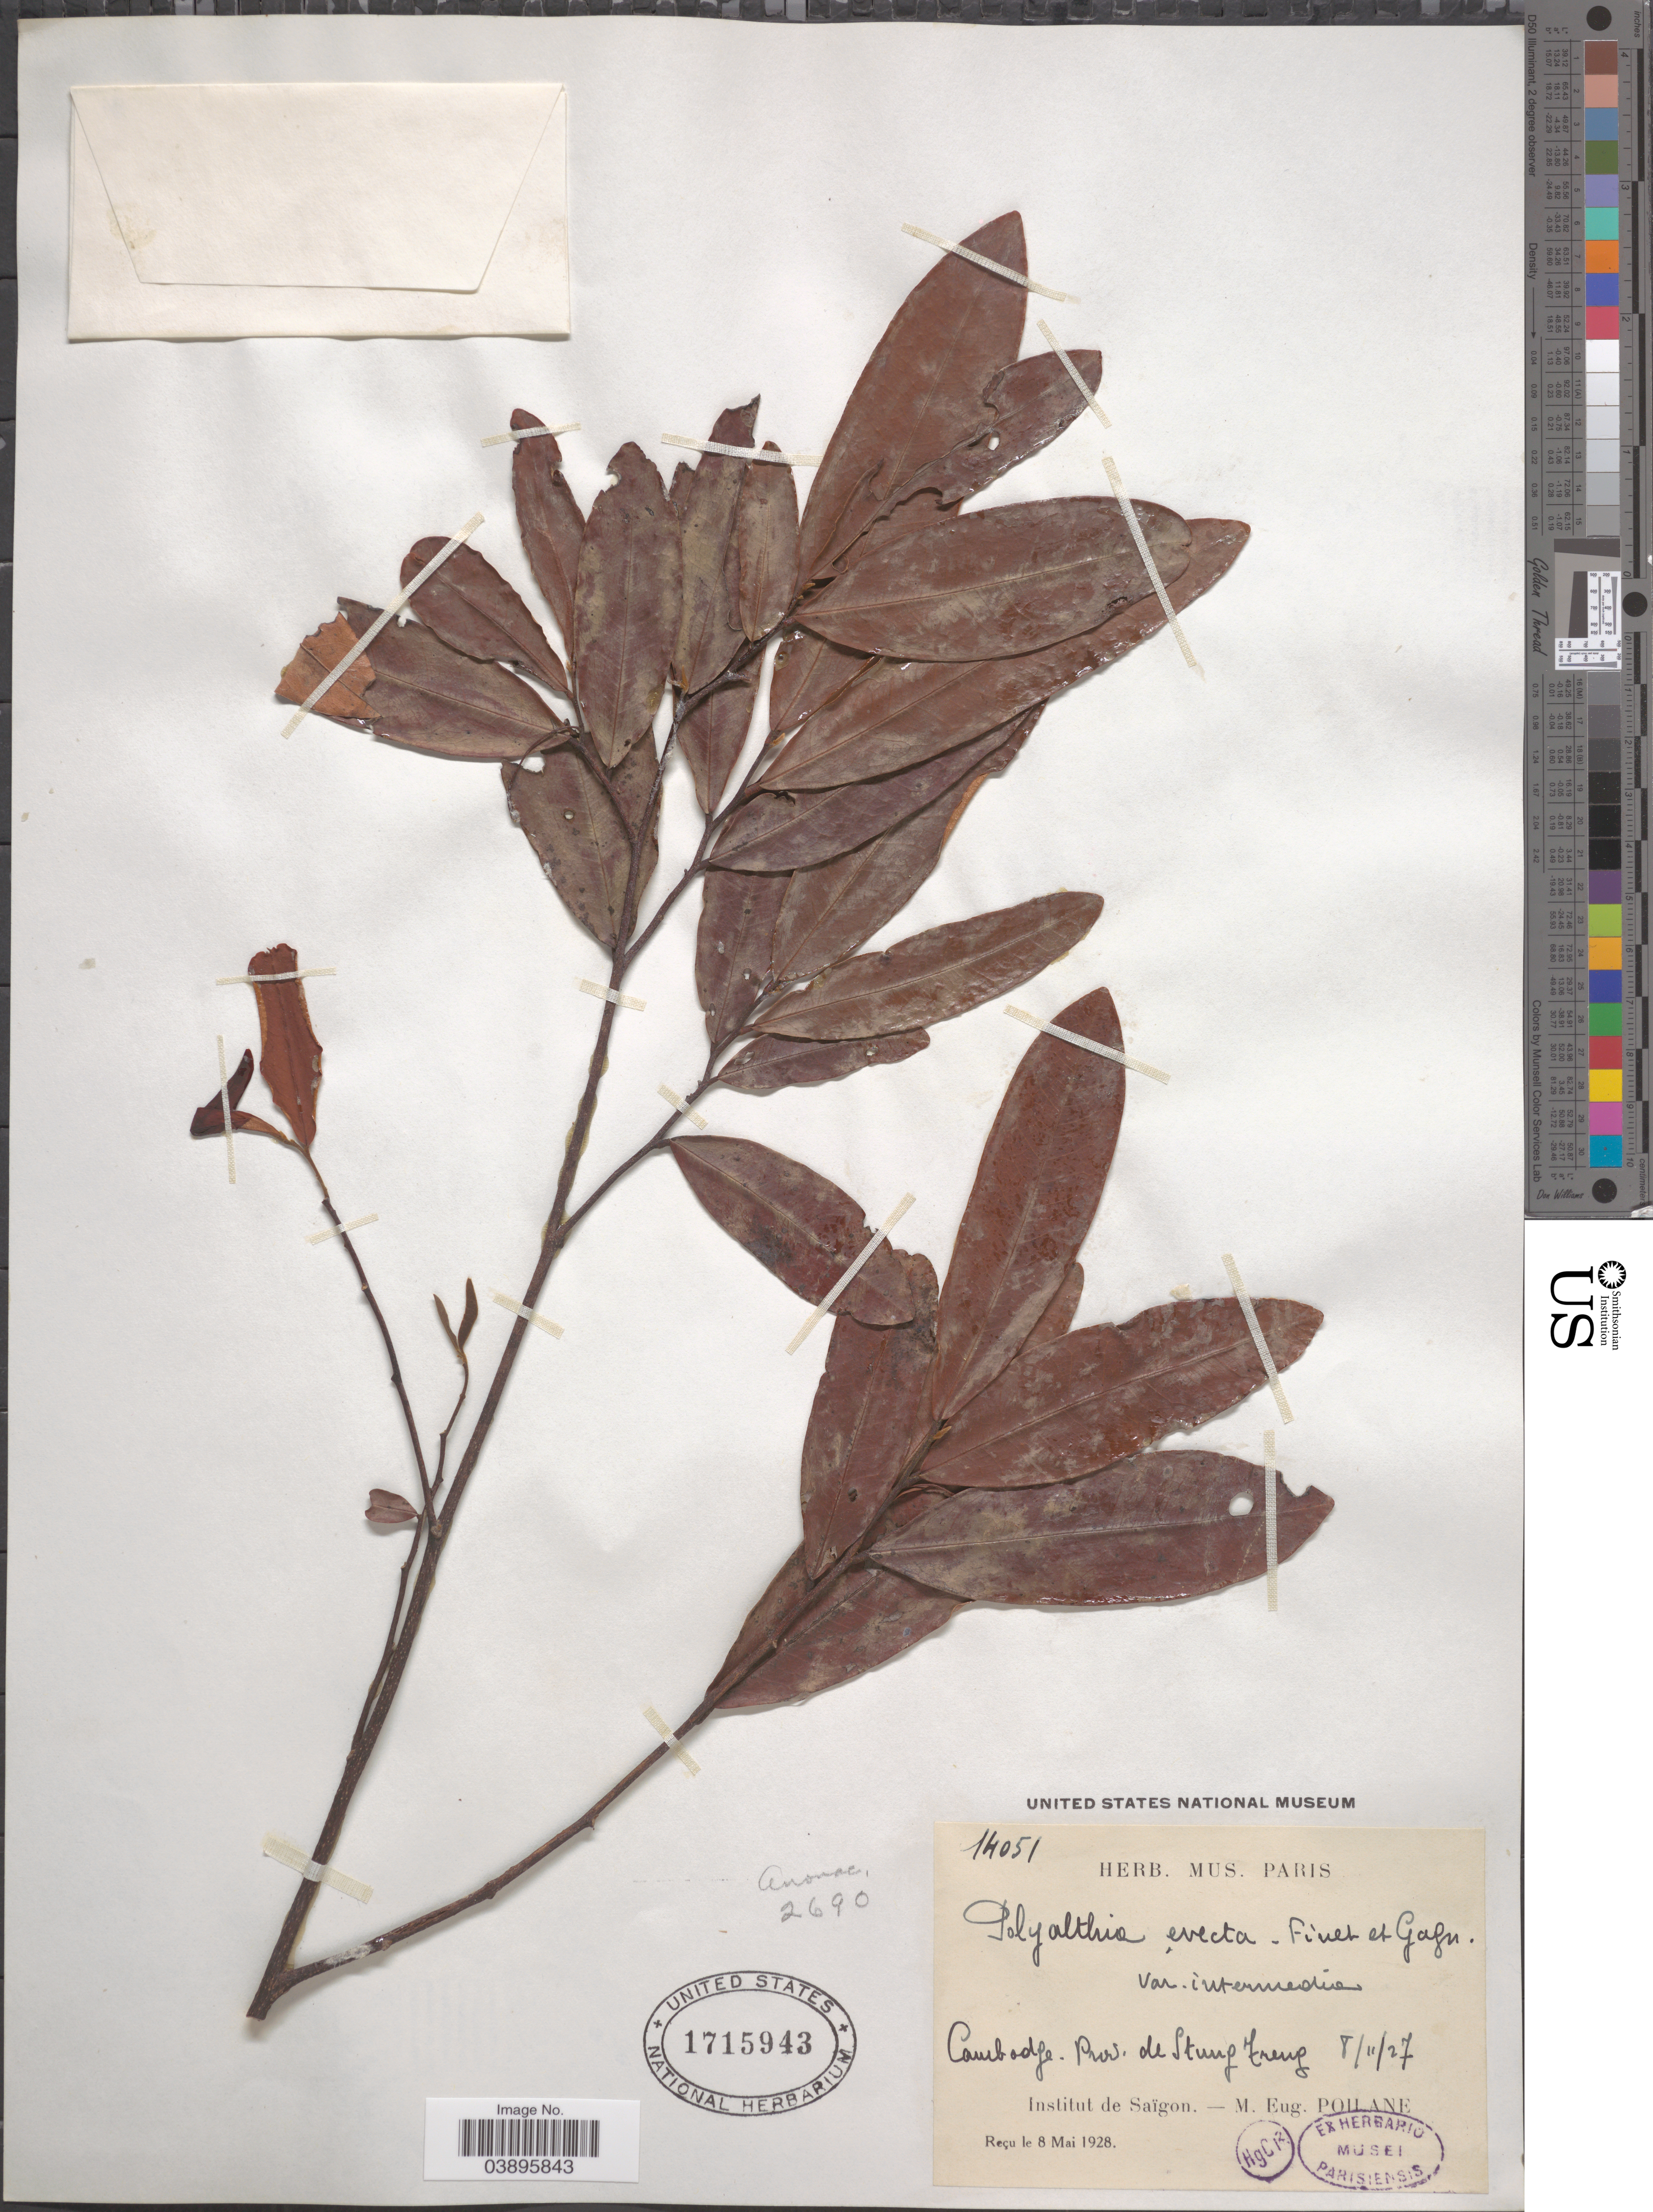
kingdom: Plantae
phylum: Tracheophyta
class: Magnoliopsida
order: Magnoliales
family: Annonaceae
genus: Polyalthia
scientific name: Polyalthia evecta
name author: Finet & Gagnep.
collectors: M. Poilane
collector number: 14051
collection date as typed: Transcribed d/m/y: 8/11/27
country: Cambodia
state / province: Stung Treng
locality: Cambodge.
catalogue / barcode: US 1715943